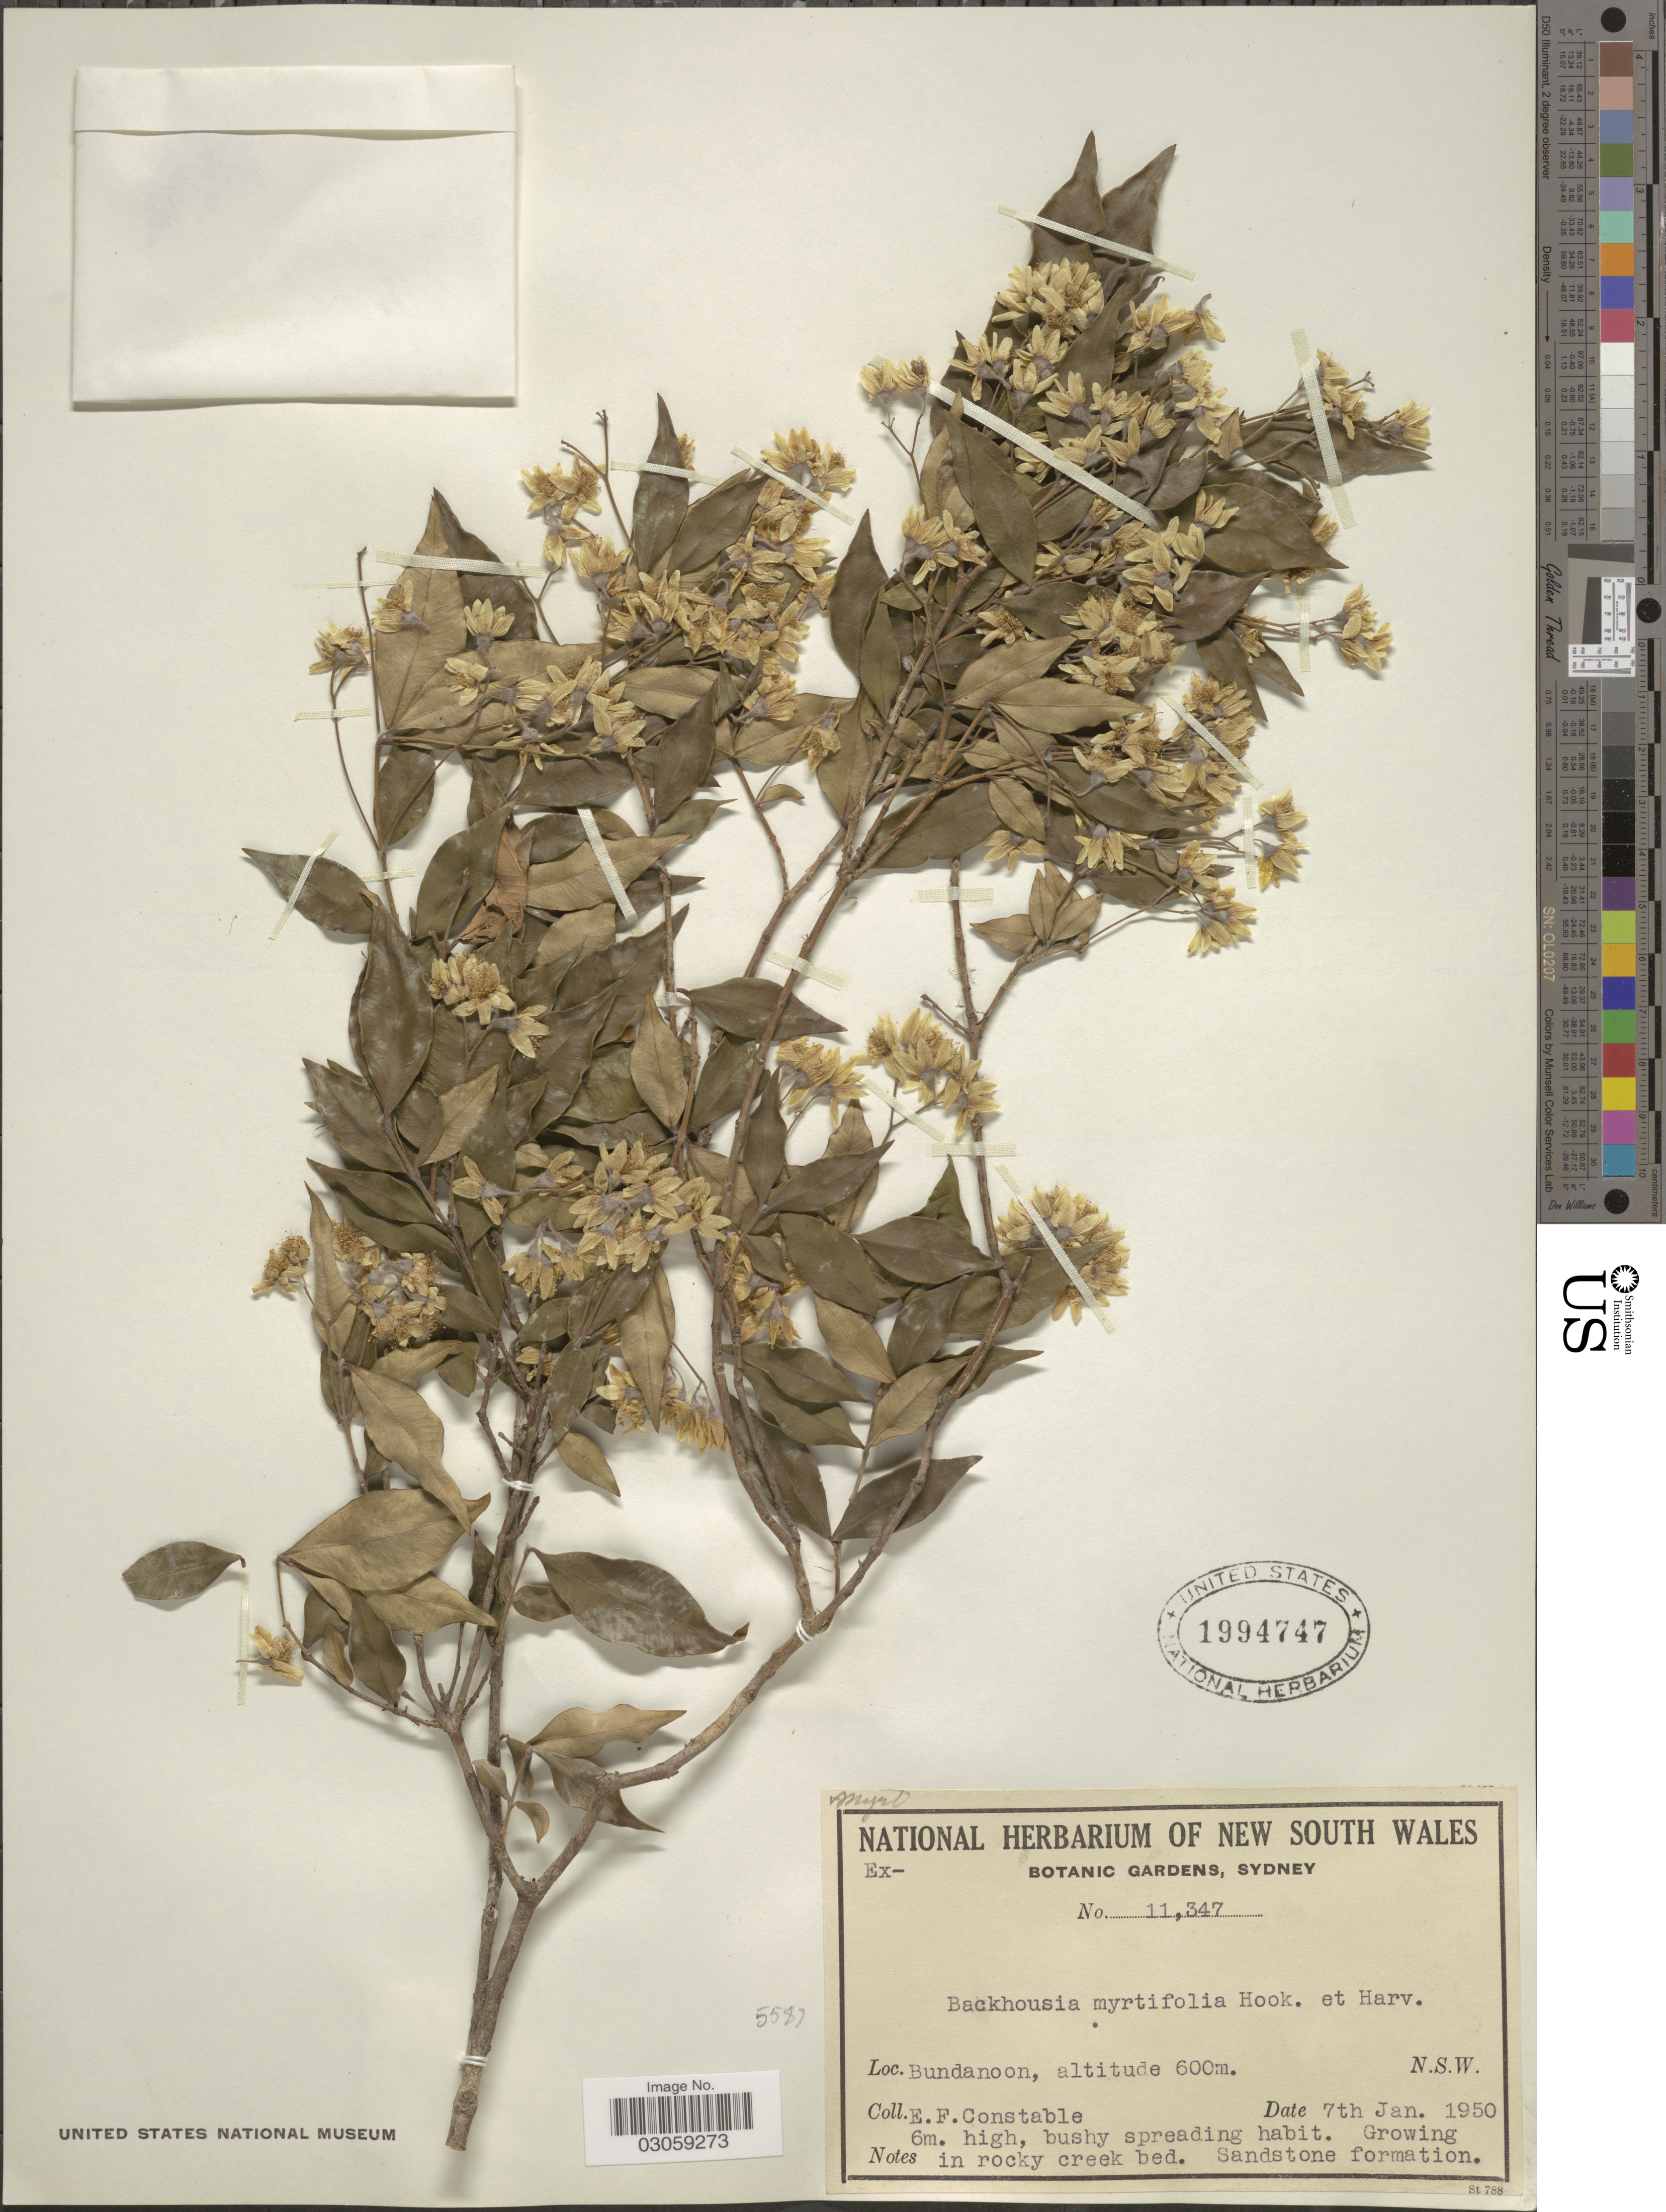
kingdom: Plantae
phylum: Tracheophyta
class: Magnoliopsida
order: Myrtales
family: Myrtaceae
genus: Backhousia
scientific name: Backhousia myrtifolia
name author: Hook. & Harv.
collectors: E. F. Constable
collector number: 11347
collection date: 1950-01-07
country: Australia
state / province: New South Wales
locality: Bundanoon, N.S.W.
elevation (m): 600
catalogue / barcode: US 1994747